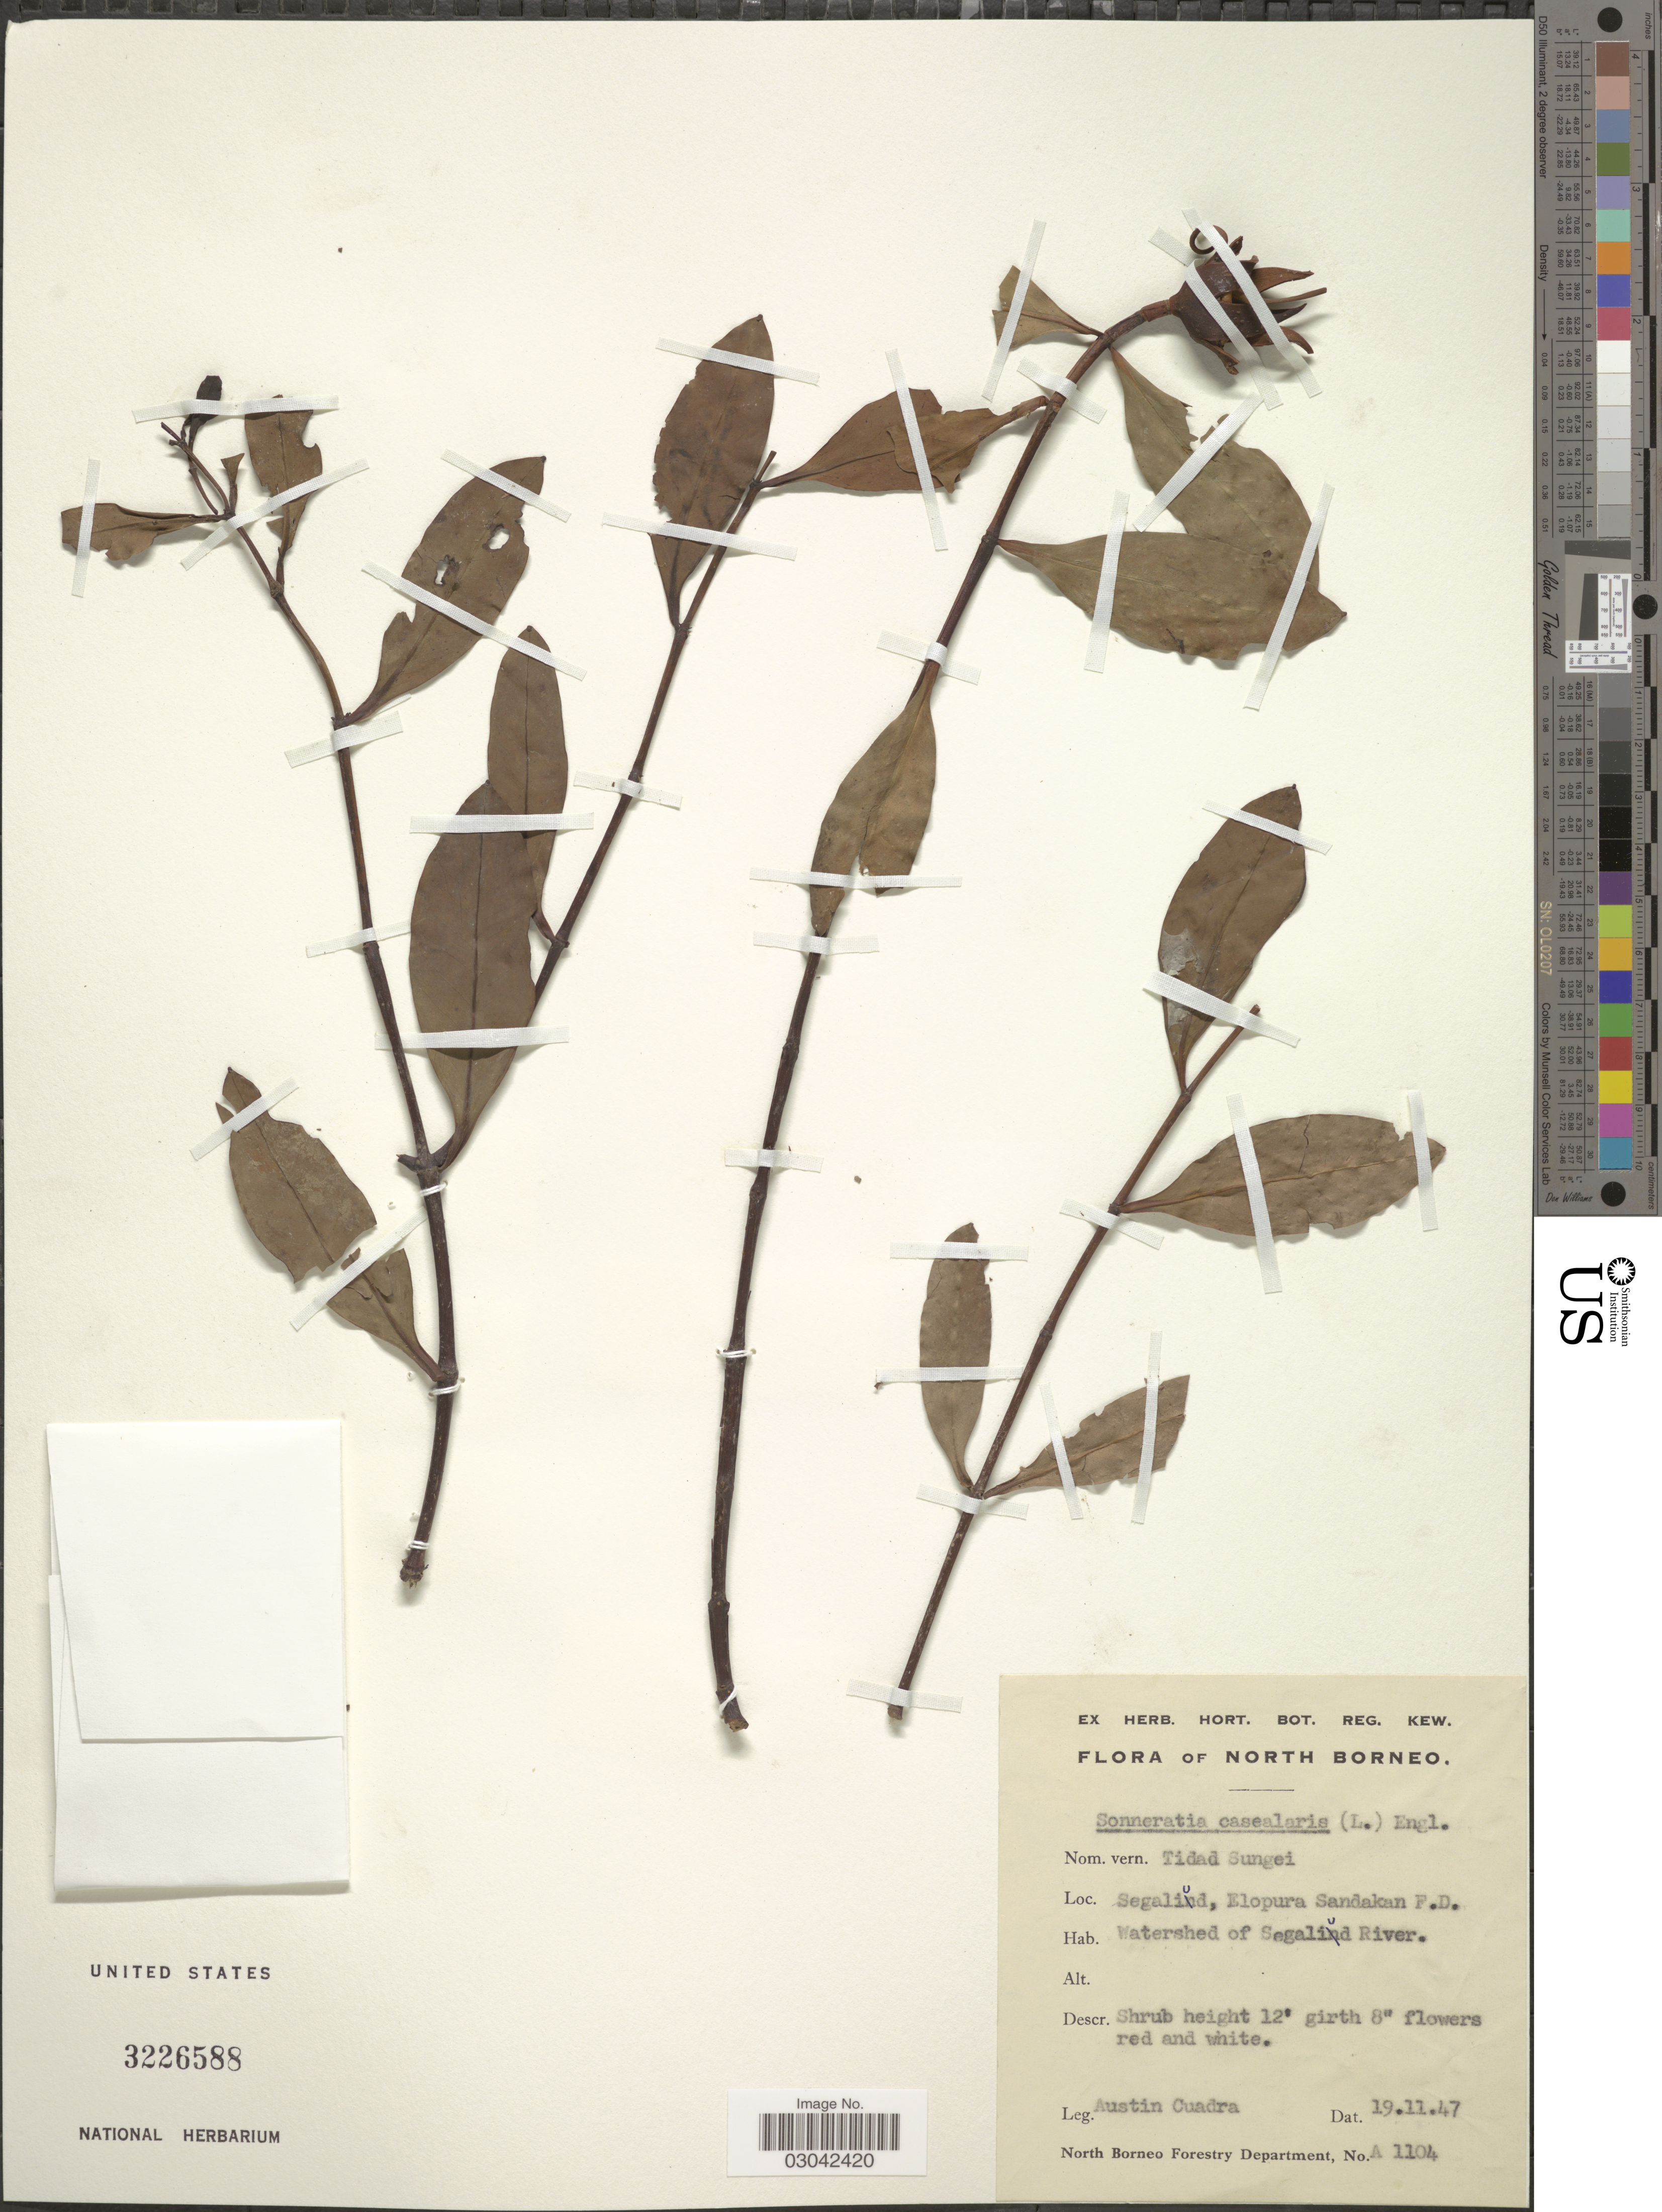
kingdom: Plantae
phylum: Tracheophyta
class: Magnoliopsida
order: Myrtales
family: Lythraceae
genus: Sonneratia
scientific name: Sonneratia caseolaris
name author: (L.) Engl.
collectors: A. Cuadra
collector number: A1104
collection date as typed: Transcribed d/m/y: 19/11/47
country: Malaysia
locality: North Borneo. Segaliud, Elopura Sandakan F.D. Watershed of Segaliud River.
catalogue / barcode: US 3226588